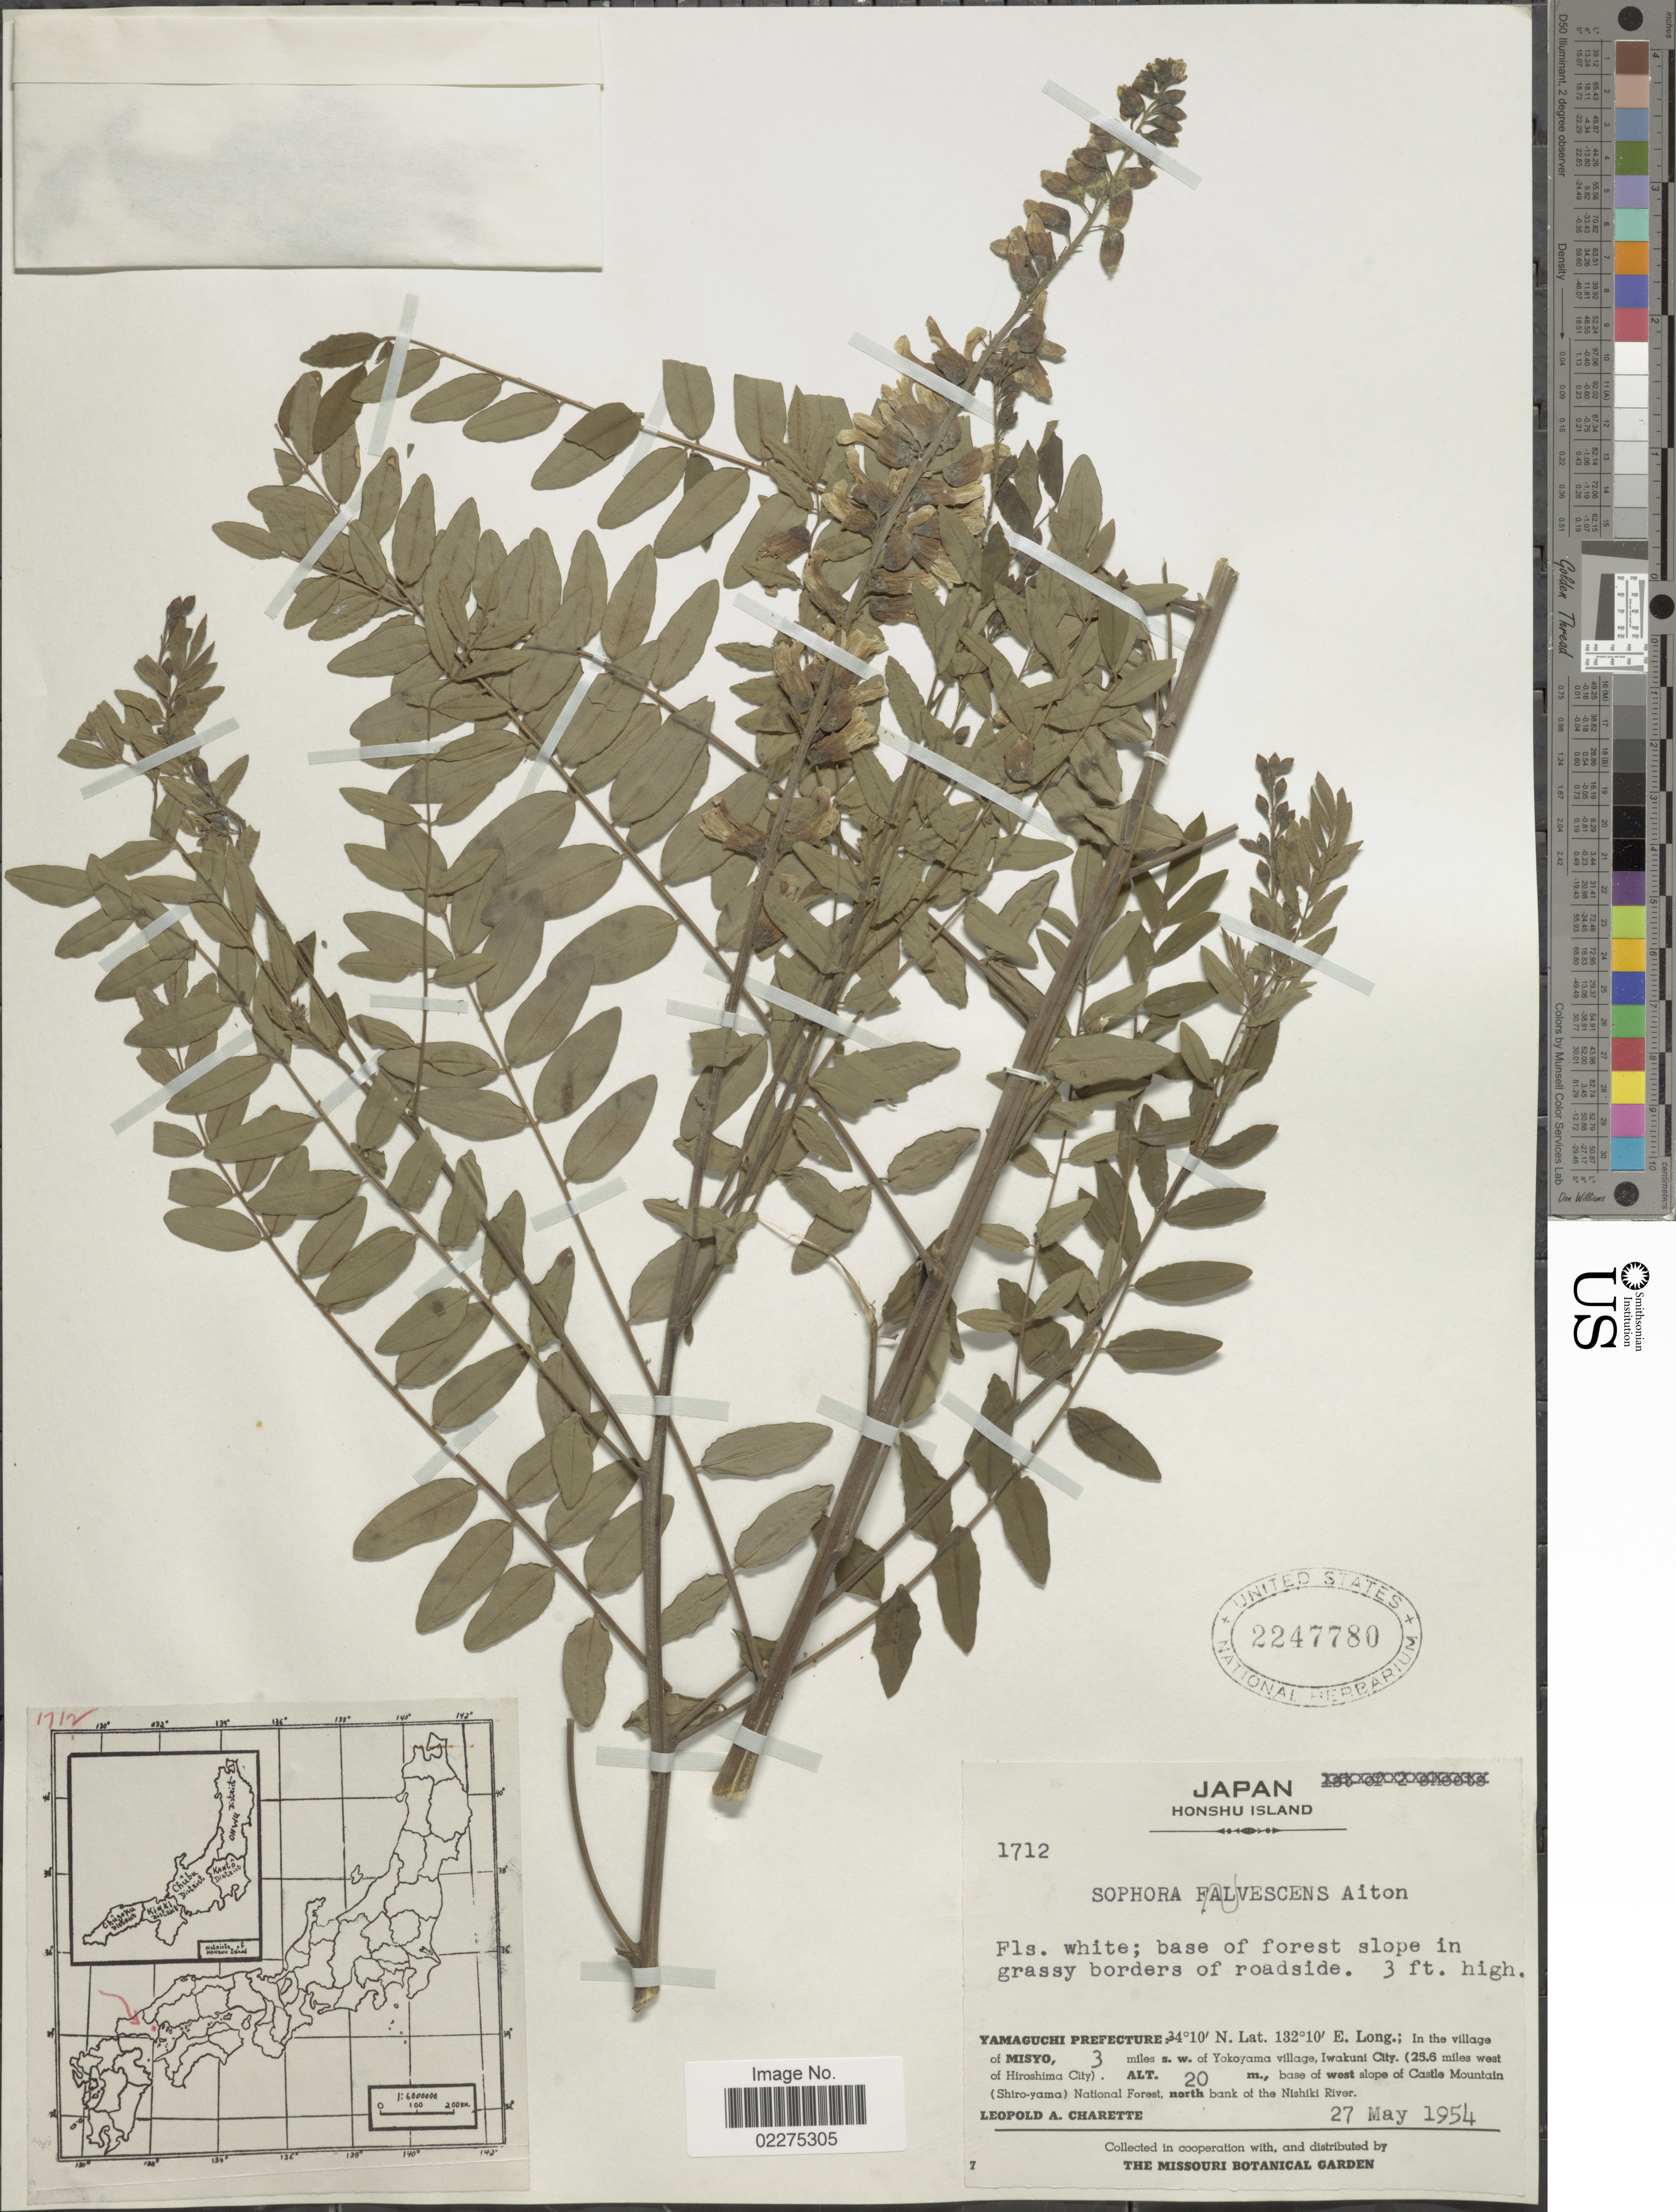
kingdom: Plantae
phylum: Tracheophyta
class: Magnoliopsida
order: Fabales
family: Fabaceae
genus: Sophora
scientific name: Sophora flavescens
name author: Aiton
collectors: L. A. Charette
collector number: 1712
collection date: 1954-05-27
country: Japan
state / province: Yamaguti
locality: Honshu Island. Yamaguchi Prefecture: In the village of Misyo, 3 miles s. w. of Yokoyama village, Iwakuni City. (25.6 miles west of Hiroshima City), base of west slope of Castle Mountain (Shiro-yama) National Park, north bank of the Nishiki River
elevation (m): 20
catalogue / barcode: US 2247780